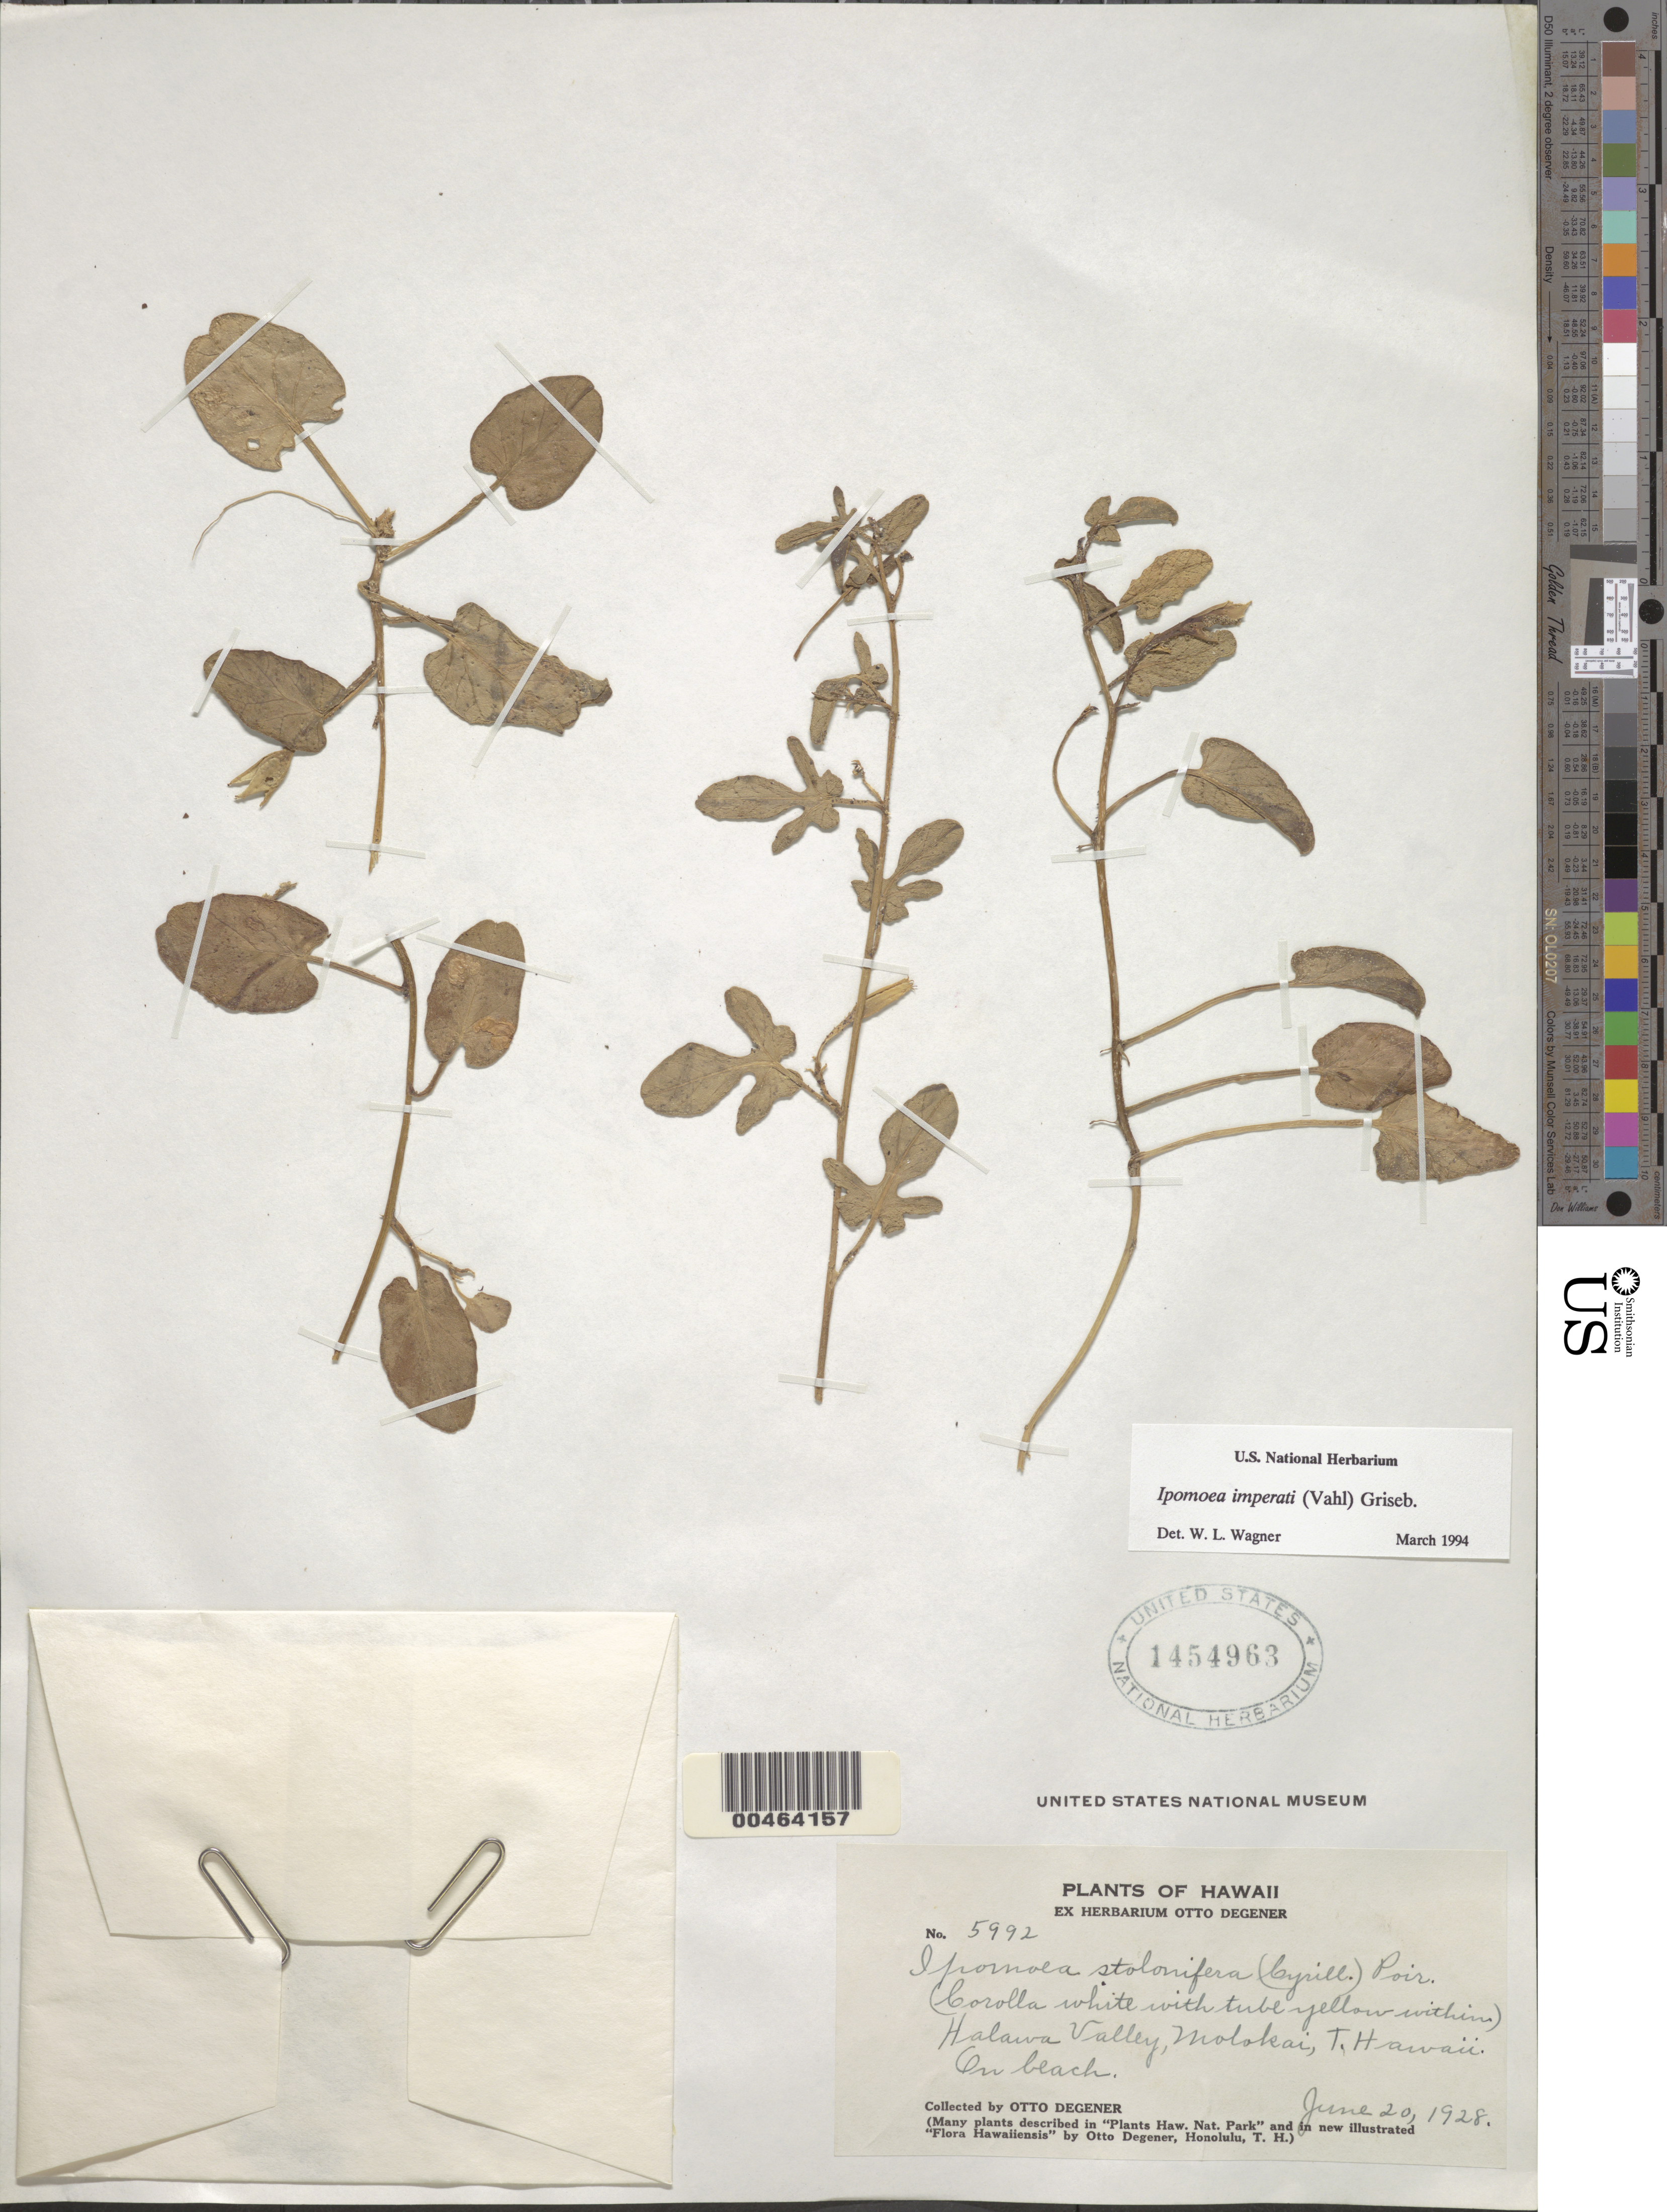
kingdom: Plantae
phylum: Tracheophyta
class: Magnoliopsida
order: Solanales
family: Convolvulaceae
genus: Ipomoea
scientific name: Ipomoea imperati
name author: (Vahl) Griseb.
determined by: Wagner, W. L., (BOT), Smithsonian Institution - National Museum of Natural History (UNITED STATES)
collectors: O. Degener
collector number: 5992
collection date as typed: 20 Jun 1928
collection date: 1928-06-20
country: United States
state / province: Hawaii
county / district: Maui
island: Moloka'i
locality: Halawa Valley, on beach.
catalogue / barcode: US 1454963